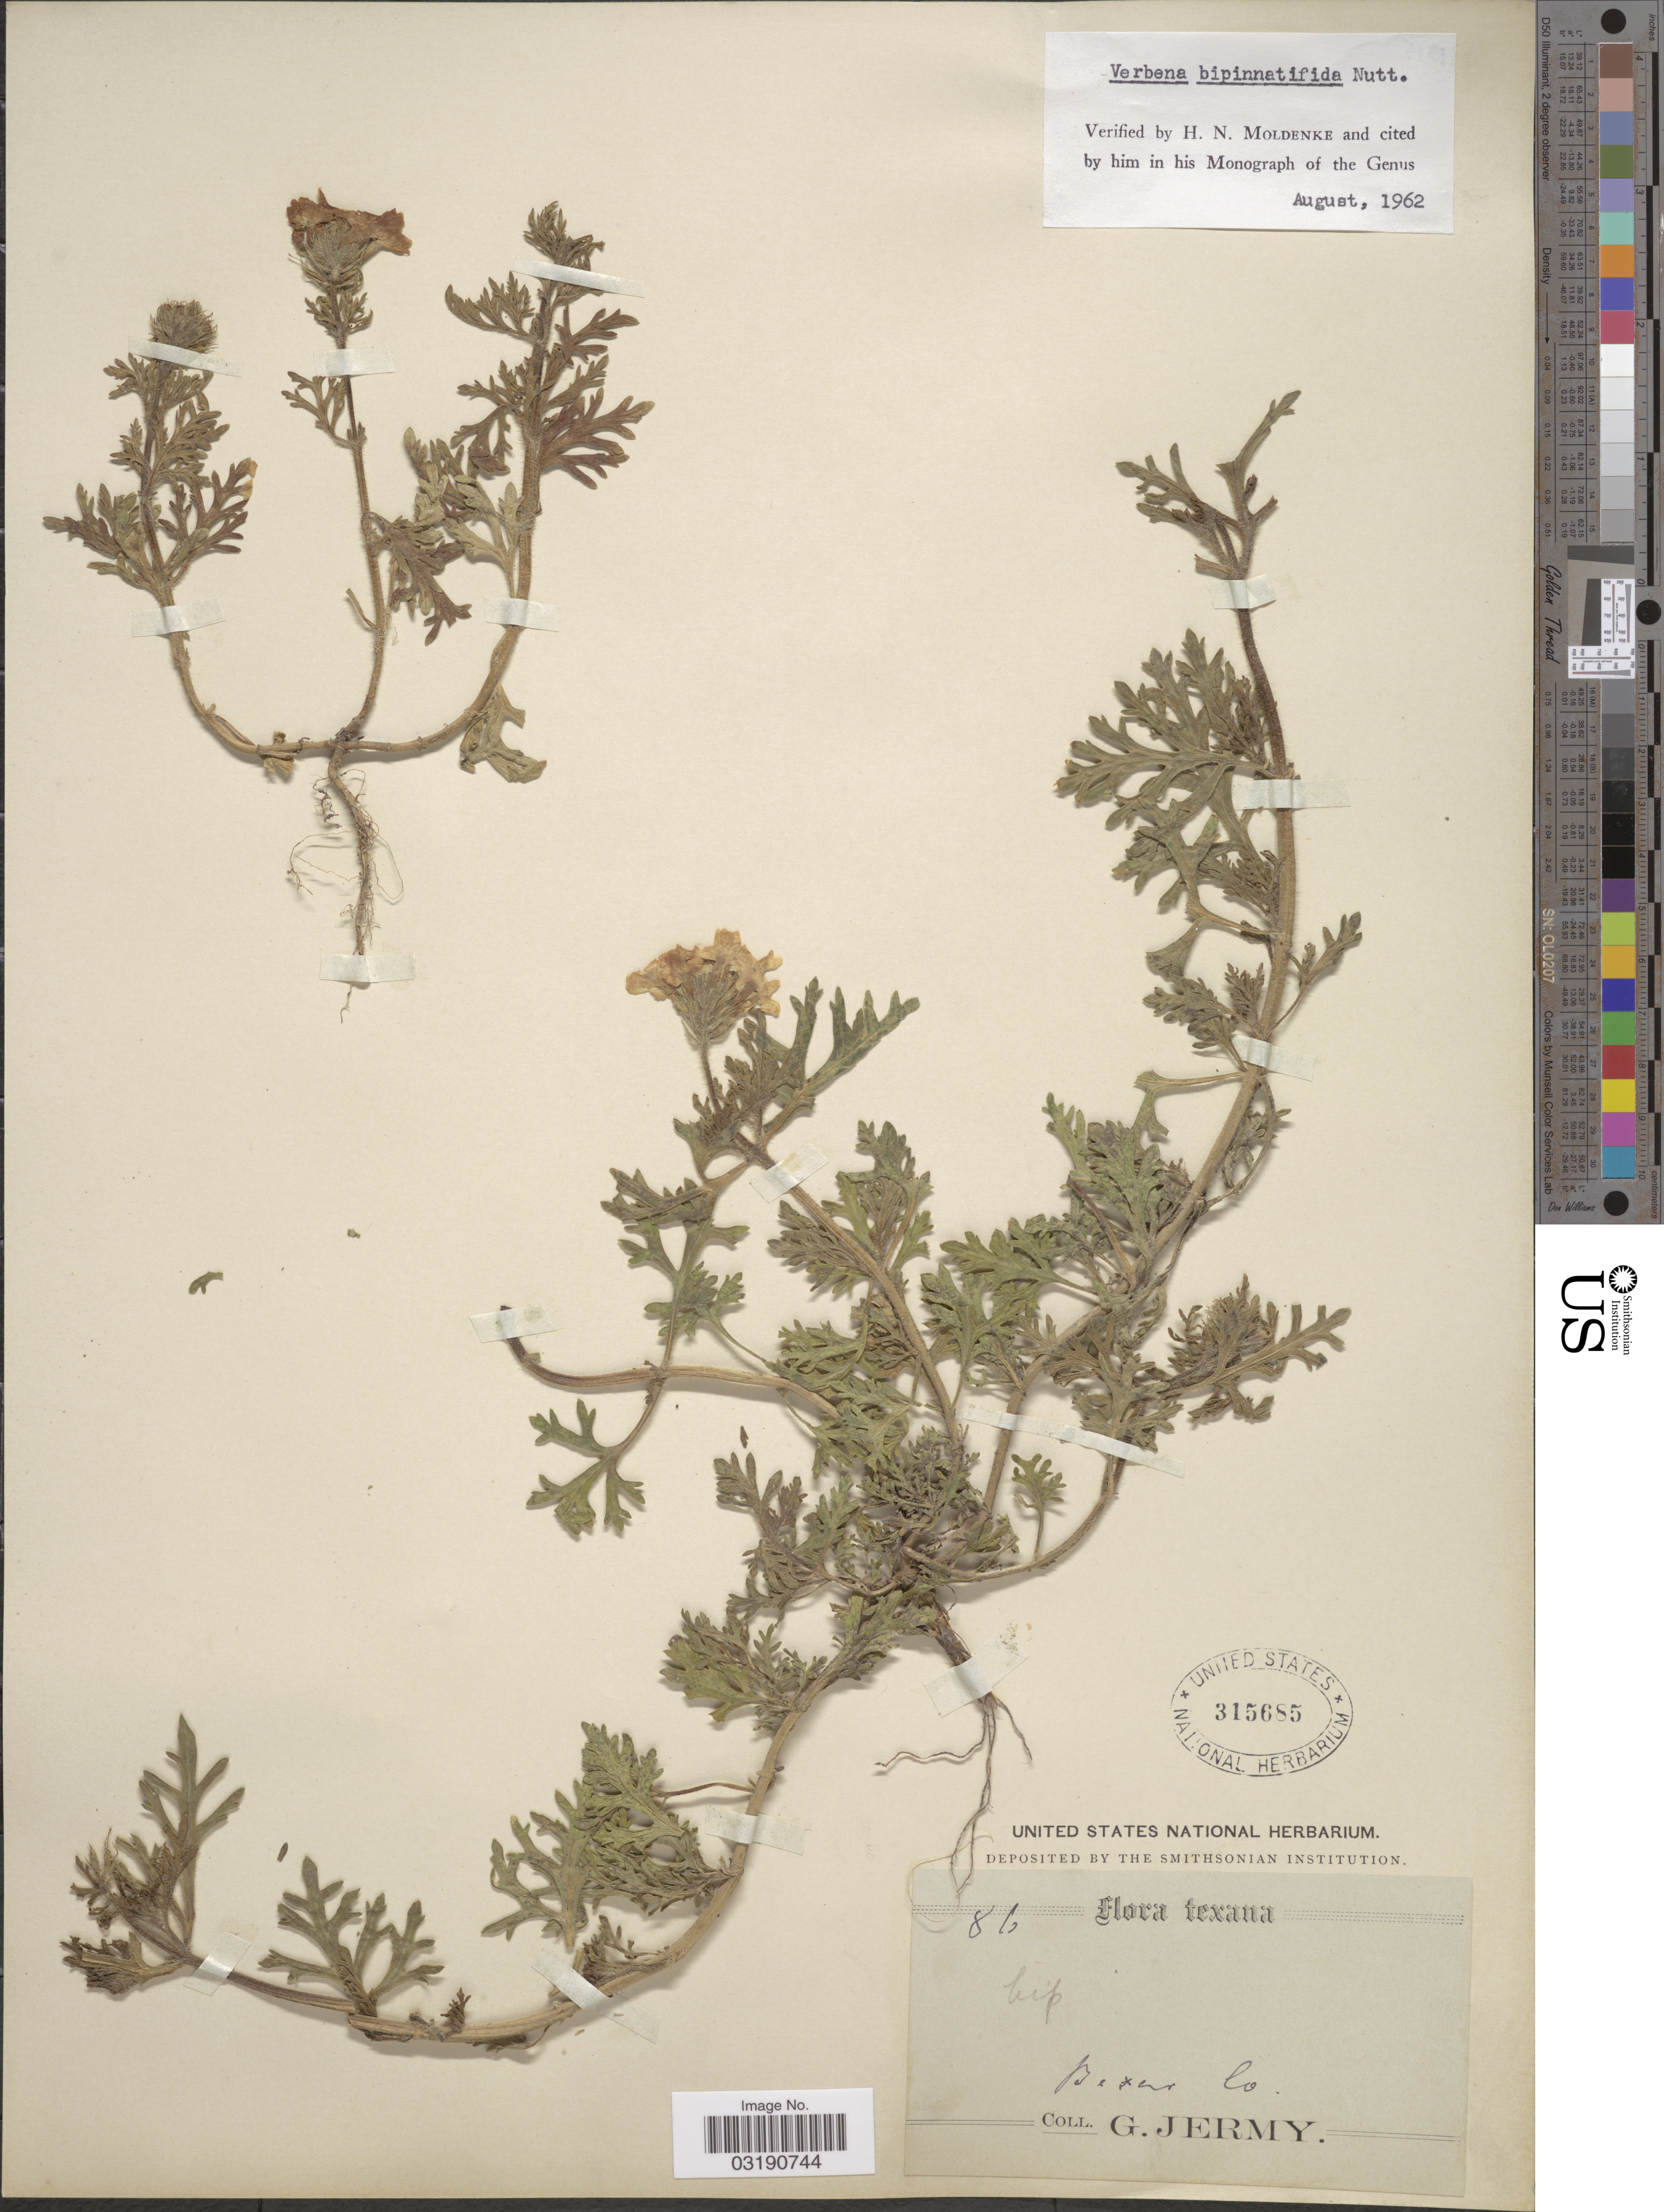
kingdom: Plantae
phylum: Tracheophyta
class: Magnoliopsida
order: Lamiales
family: Verbenaceae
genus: Verbena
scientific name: Verbena bipinnatifida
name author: (Schauer) Nutt.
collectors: G. Jermy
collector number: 86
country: United States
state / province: Texas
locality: Bexar Co.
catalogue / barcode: US 315685